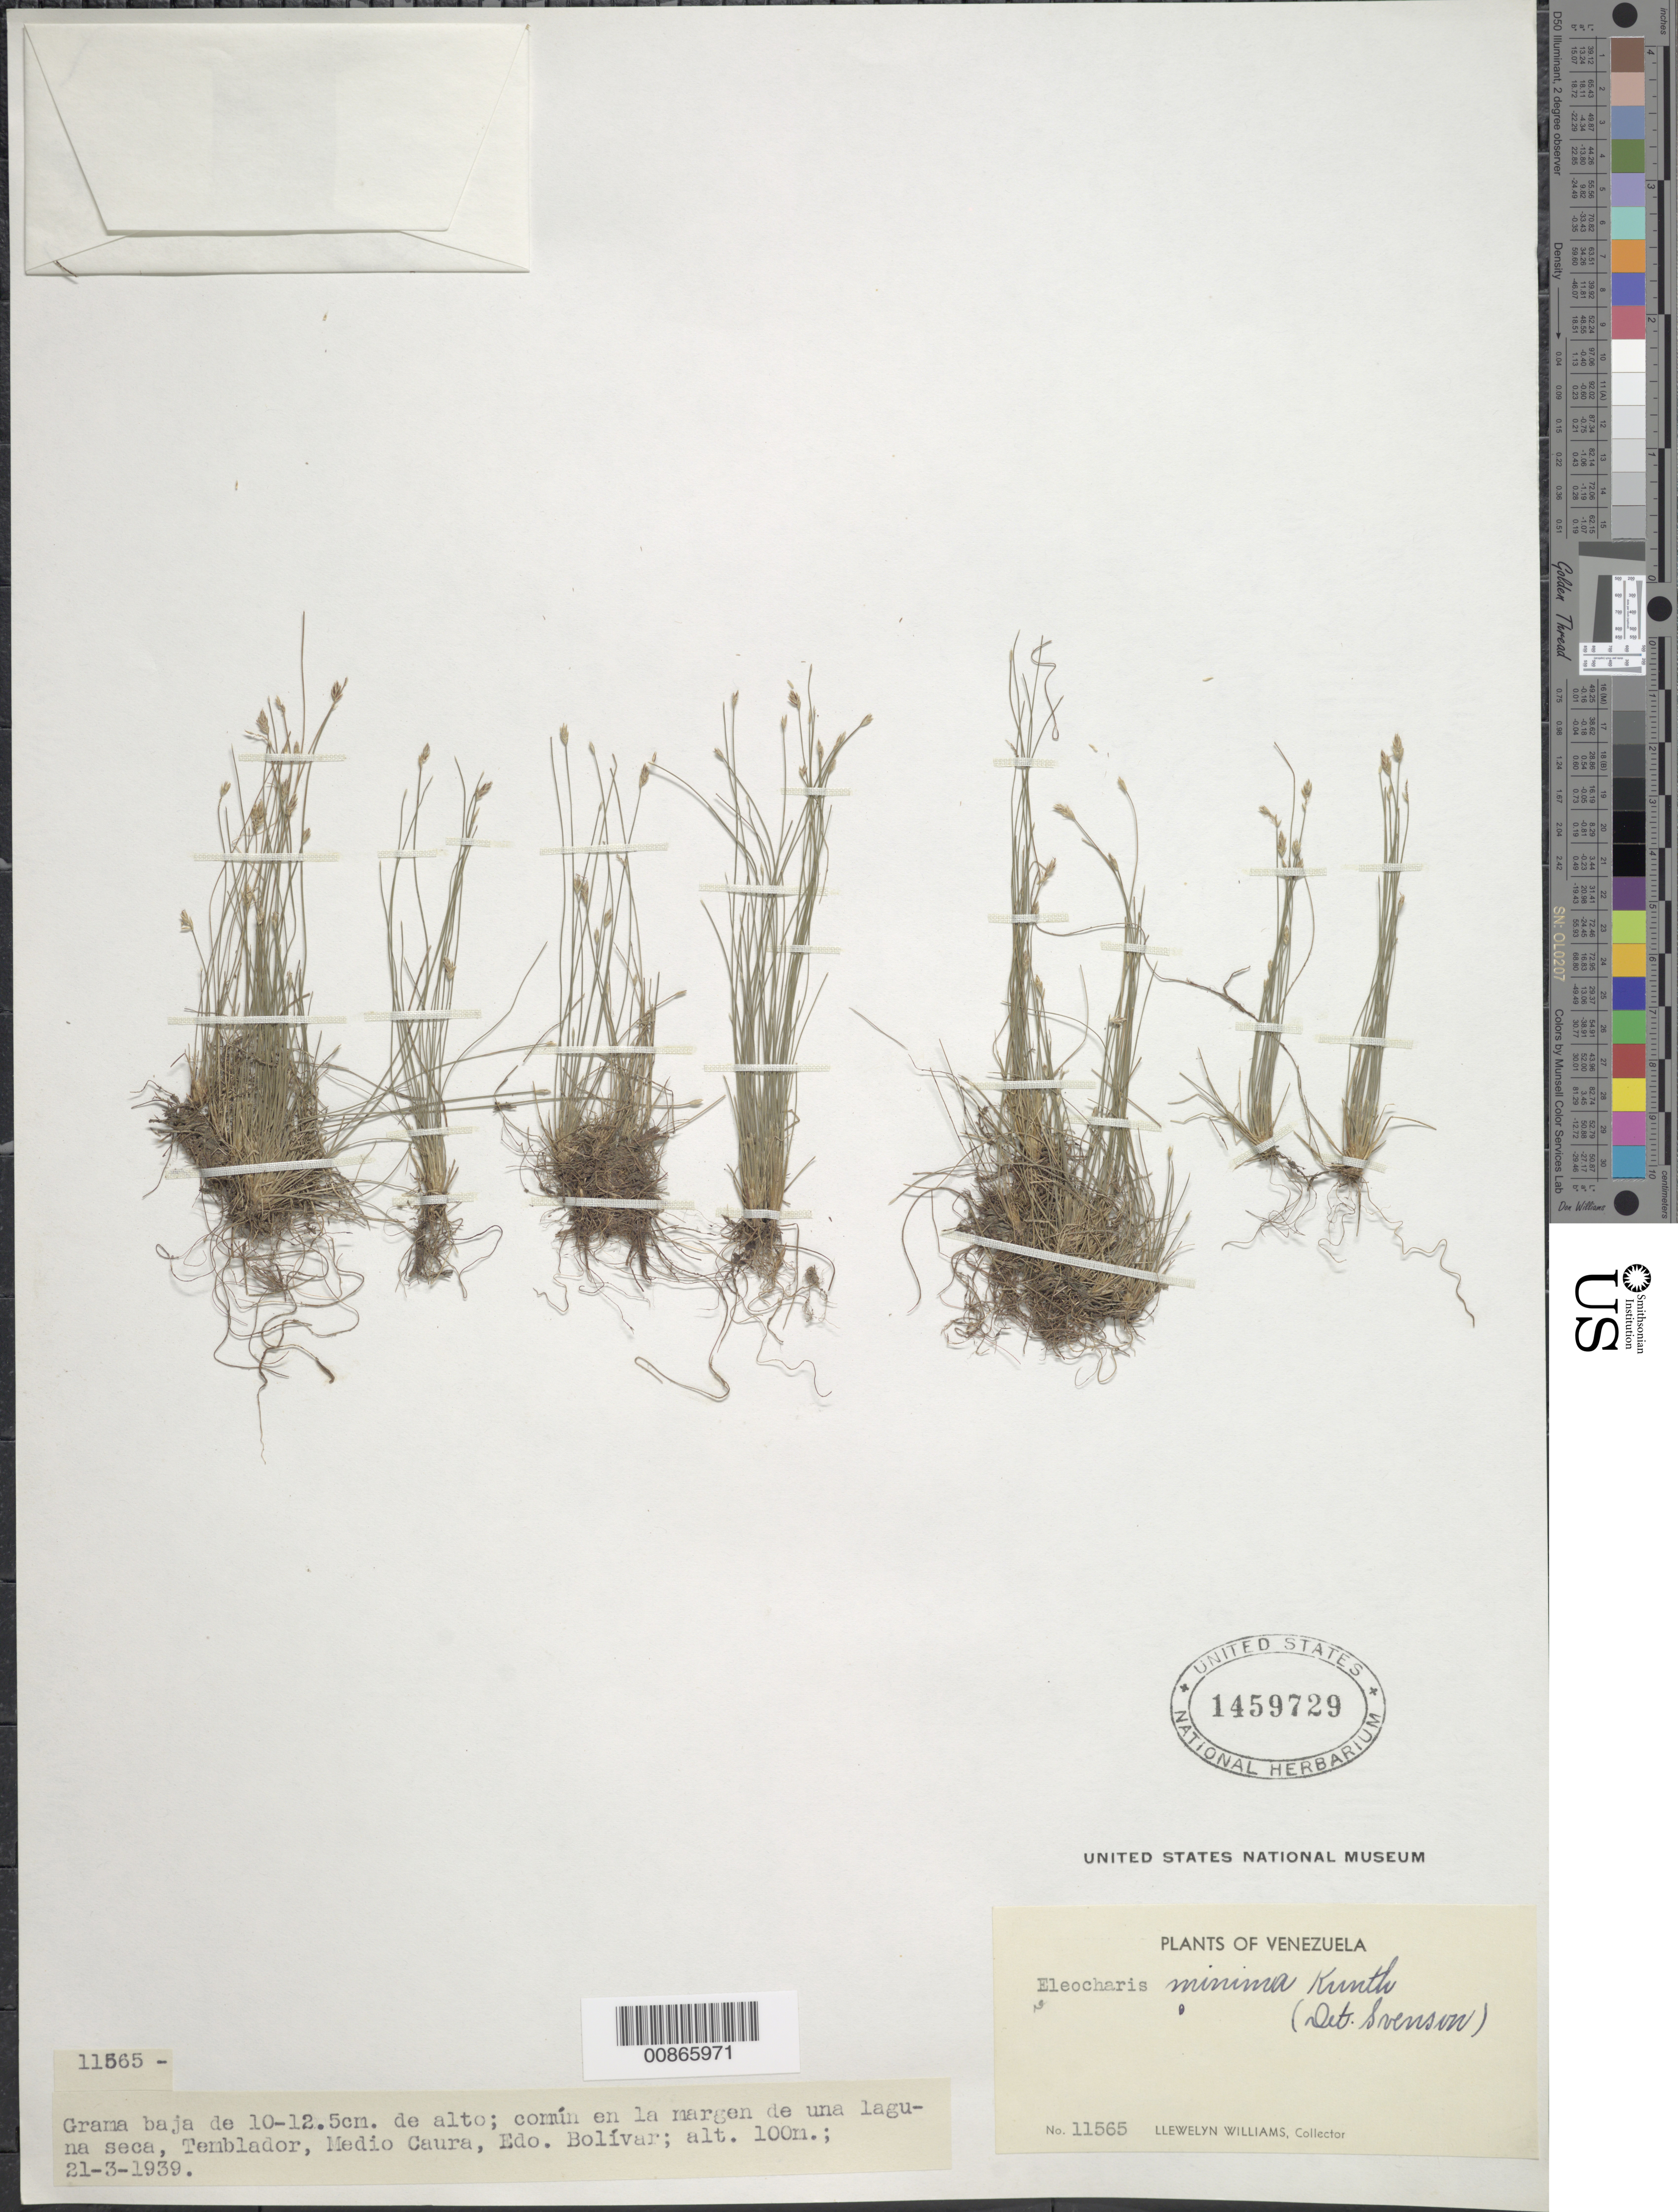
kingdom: Plantae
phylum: Tracheophyta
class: Liliopsida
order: Poales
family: Cyperaceae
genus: Eleocharis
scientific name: Eleocharis minima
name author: Kunth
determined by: Svenson, Henry K.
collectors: Ll. Williams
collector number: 11565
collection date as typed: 21-Mar-39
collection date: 1939-03-21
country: Venezuela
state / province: Bolívar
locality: Temblador, Medio Caura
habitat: Margen de una laguna seca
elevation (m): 100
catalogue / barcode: US 1459729